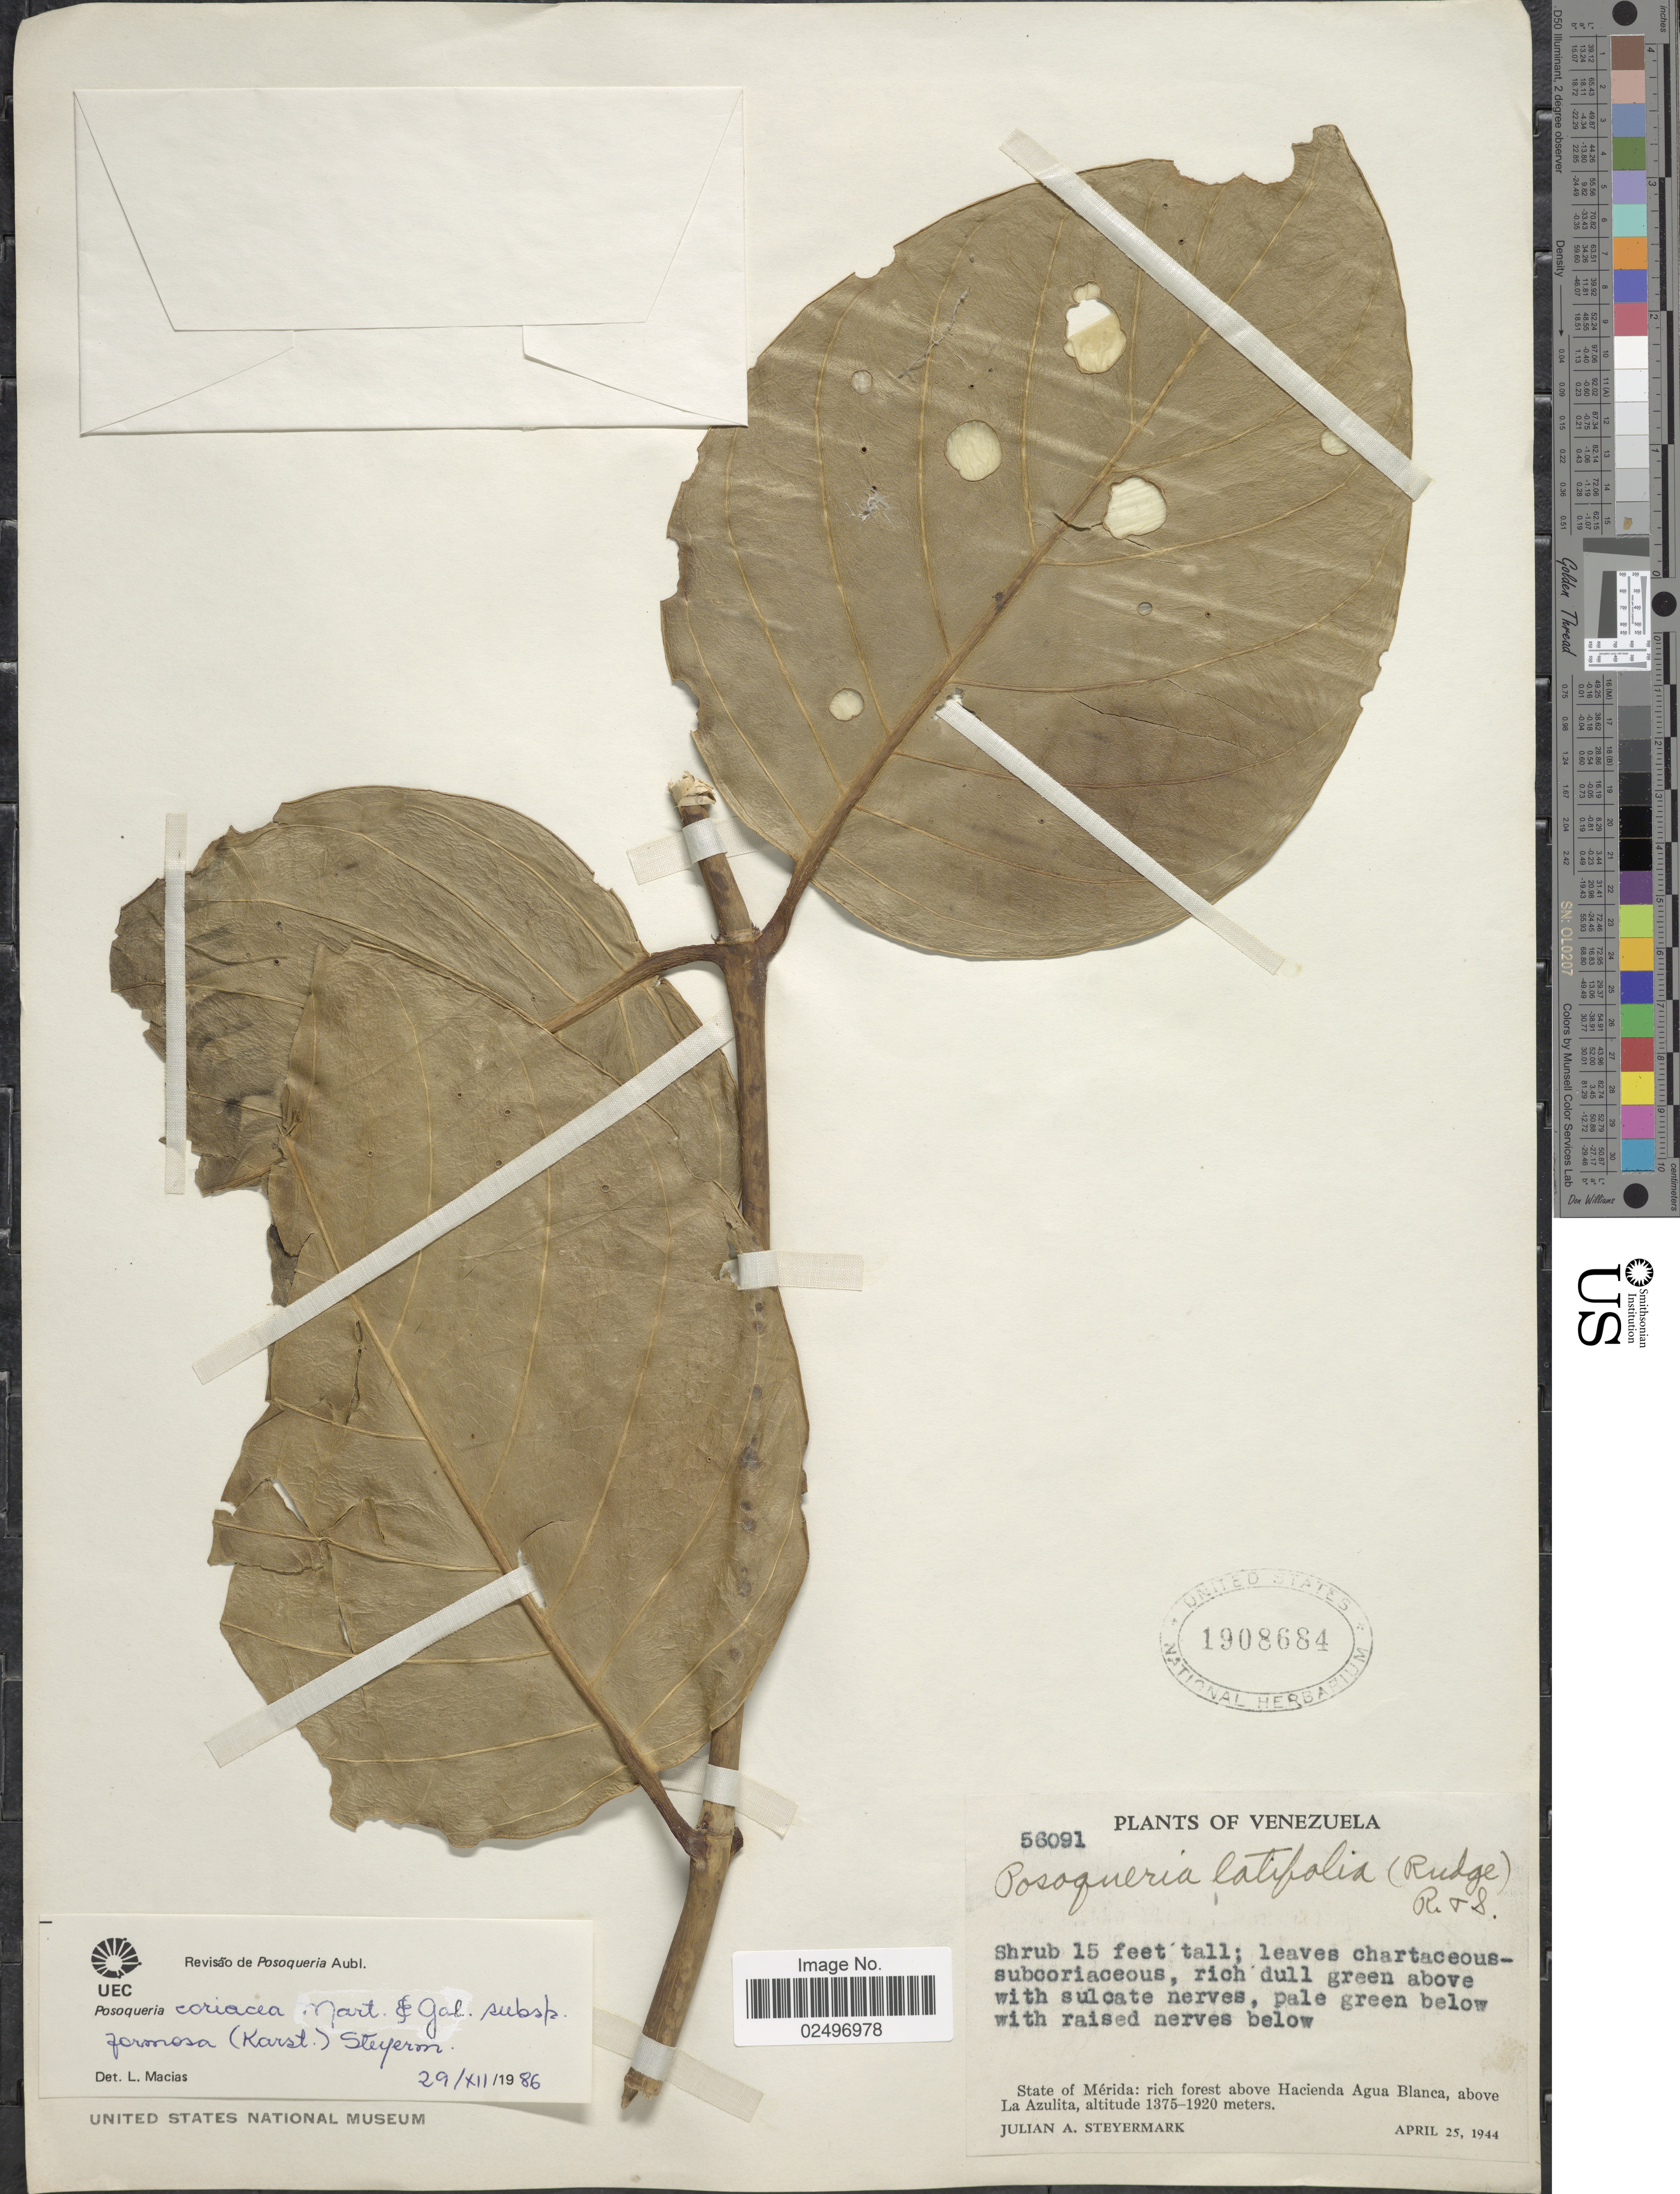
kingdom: Plantae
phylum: Tracheophyta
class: Magnoliopsida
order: Gentianales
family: Rubiaceae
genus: Posoqueria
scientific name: Posoqueria coriacea subsp. formosa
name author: M. Martens & Galeotti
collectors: J. Steyermark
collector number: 56091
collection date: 1944-04-25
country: Venezuela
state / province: Mérida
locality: Rich forest above Hacienda Agua Blanca, above La Azulita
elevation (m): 1375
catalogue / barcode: US 1908684